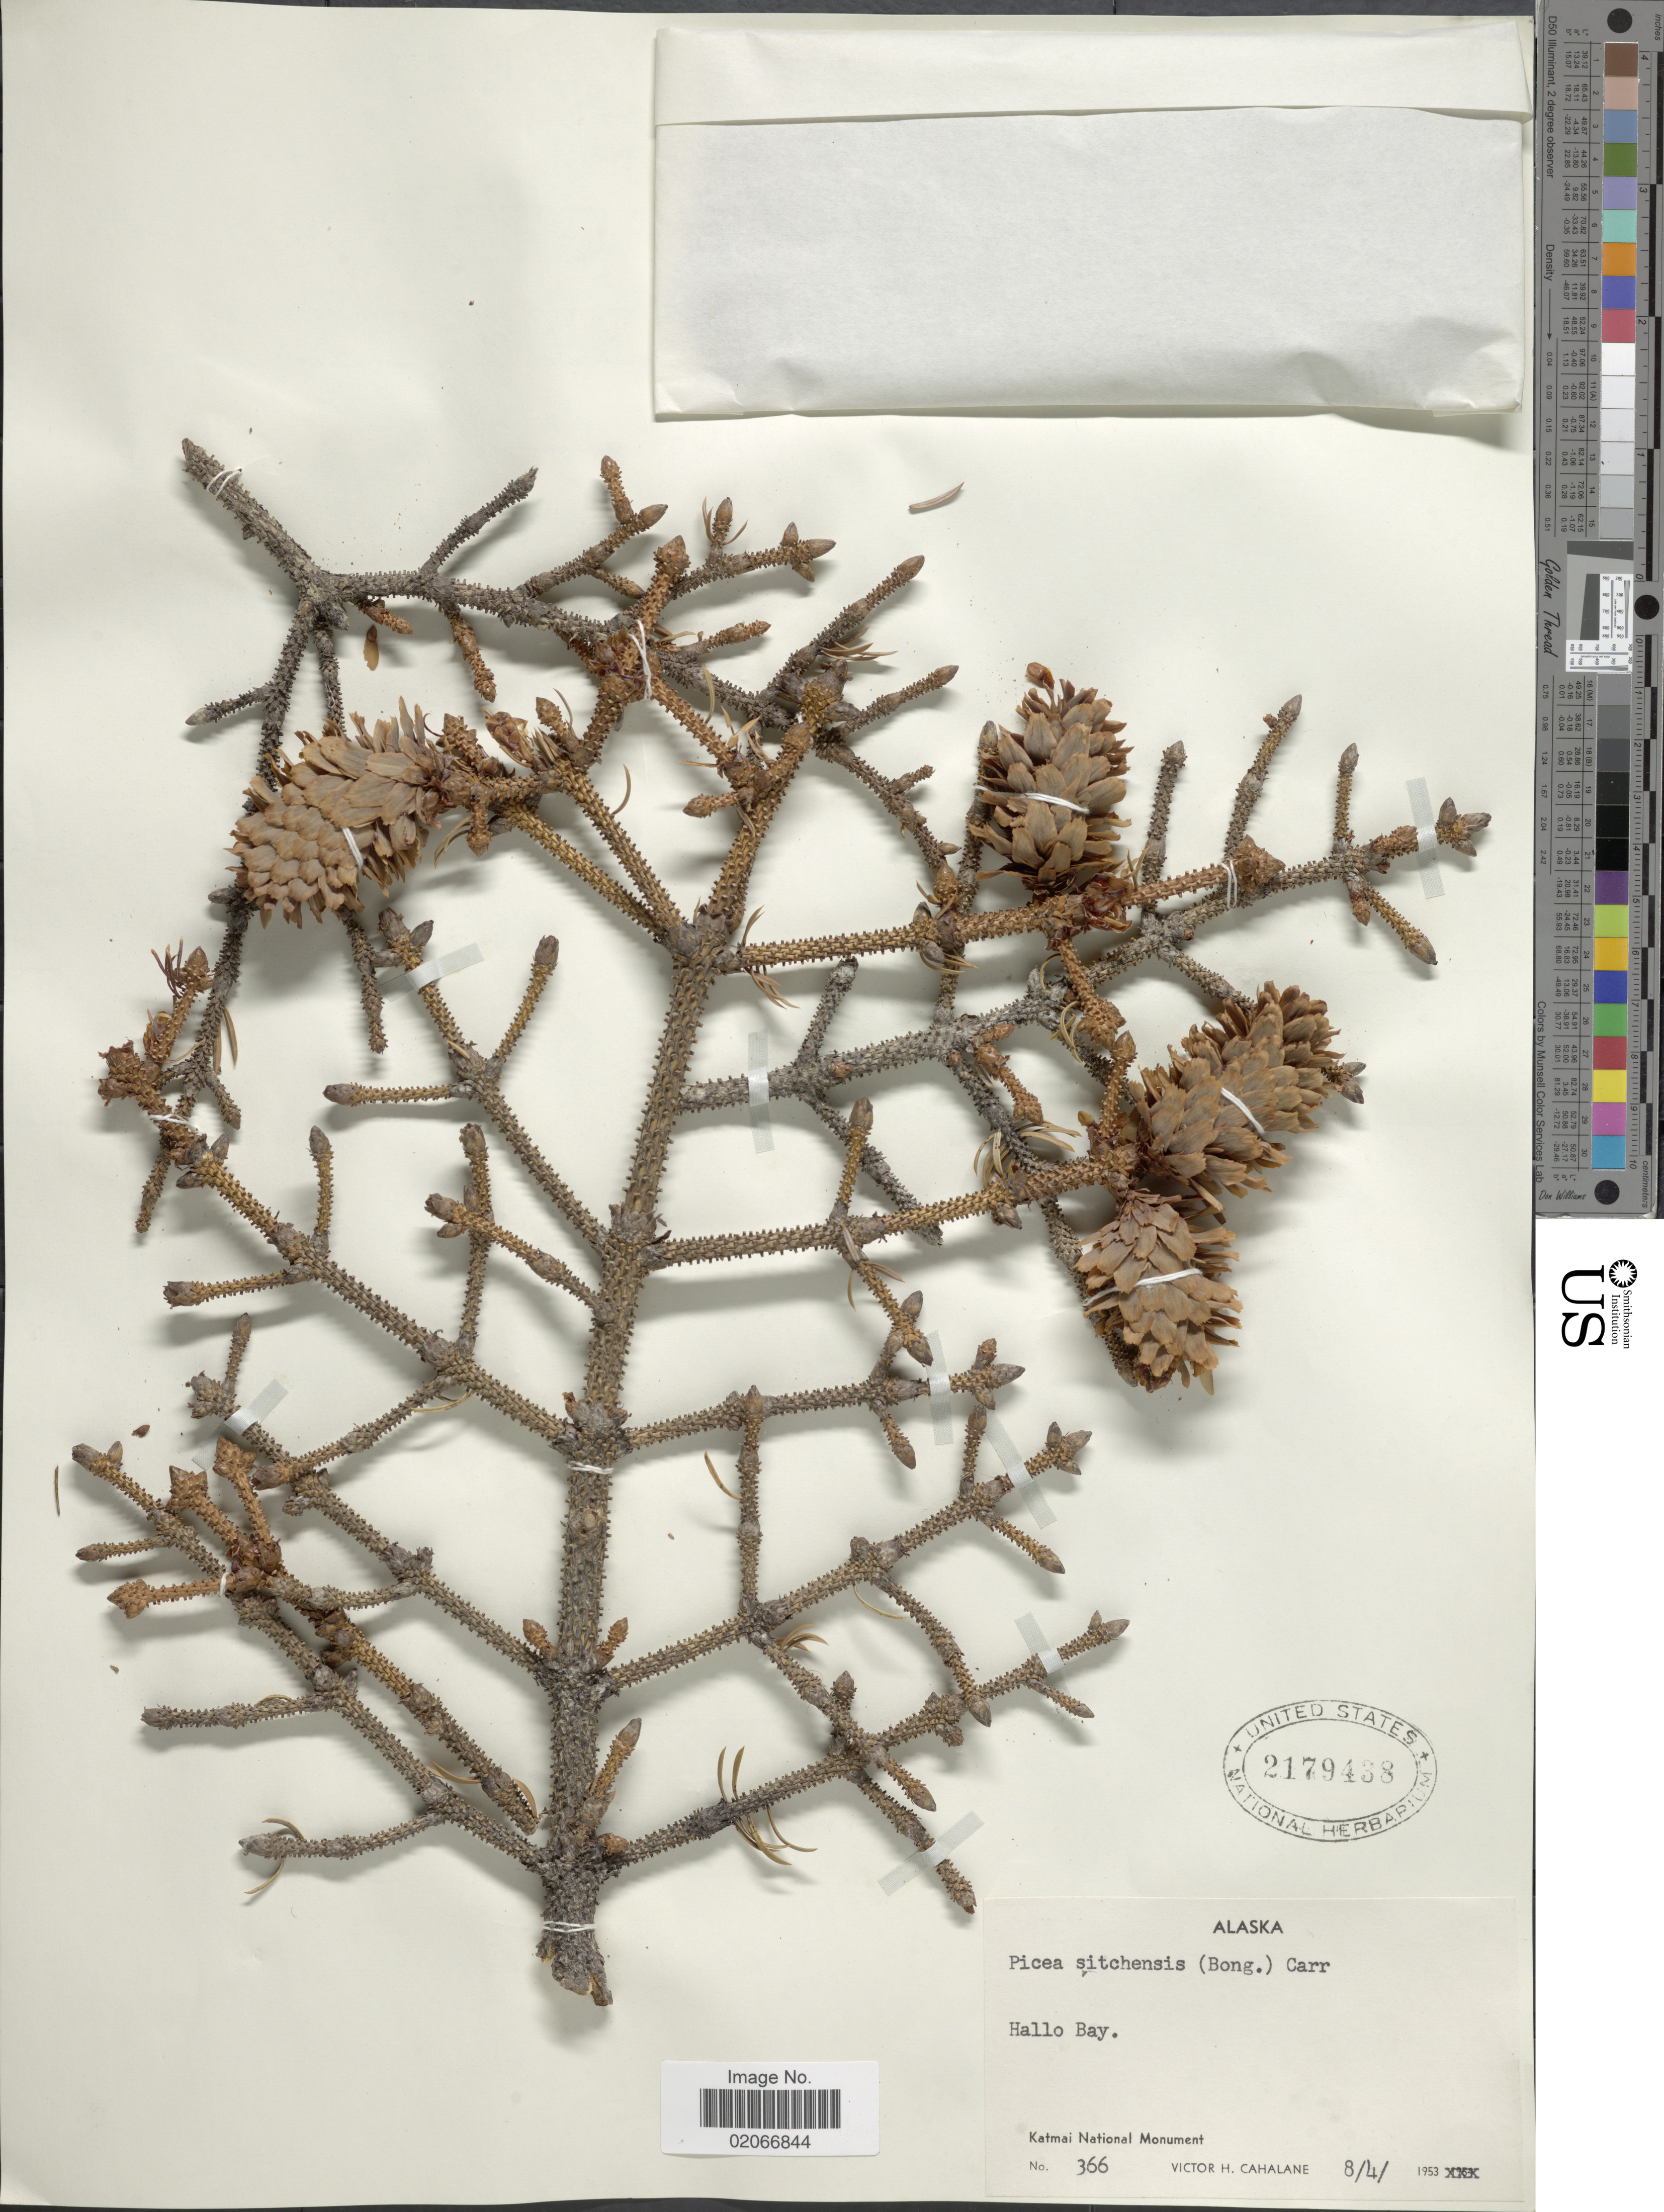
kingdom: Plantae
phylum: Tracheophyta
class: Pinopsida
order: Pinales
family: Pinaceae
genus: Picea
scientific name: Picea sitchensis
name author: (Bong.) Carrière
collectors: V. Cahalane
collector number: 366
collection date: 1953-08-04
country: United States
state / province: Alaska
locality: Hallo Bay, Katmai National Monument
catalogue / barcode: US 2179438